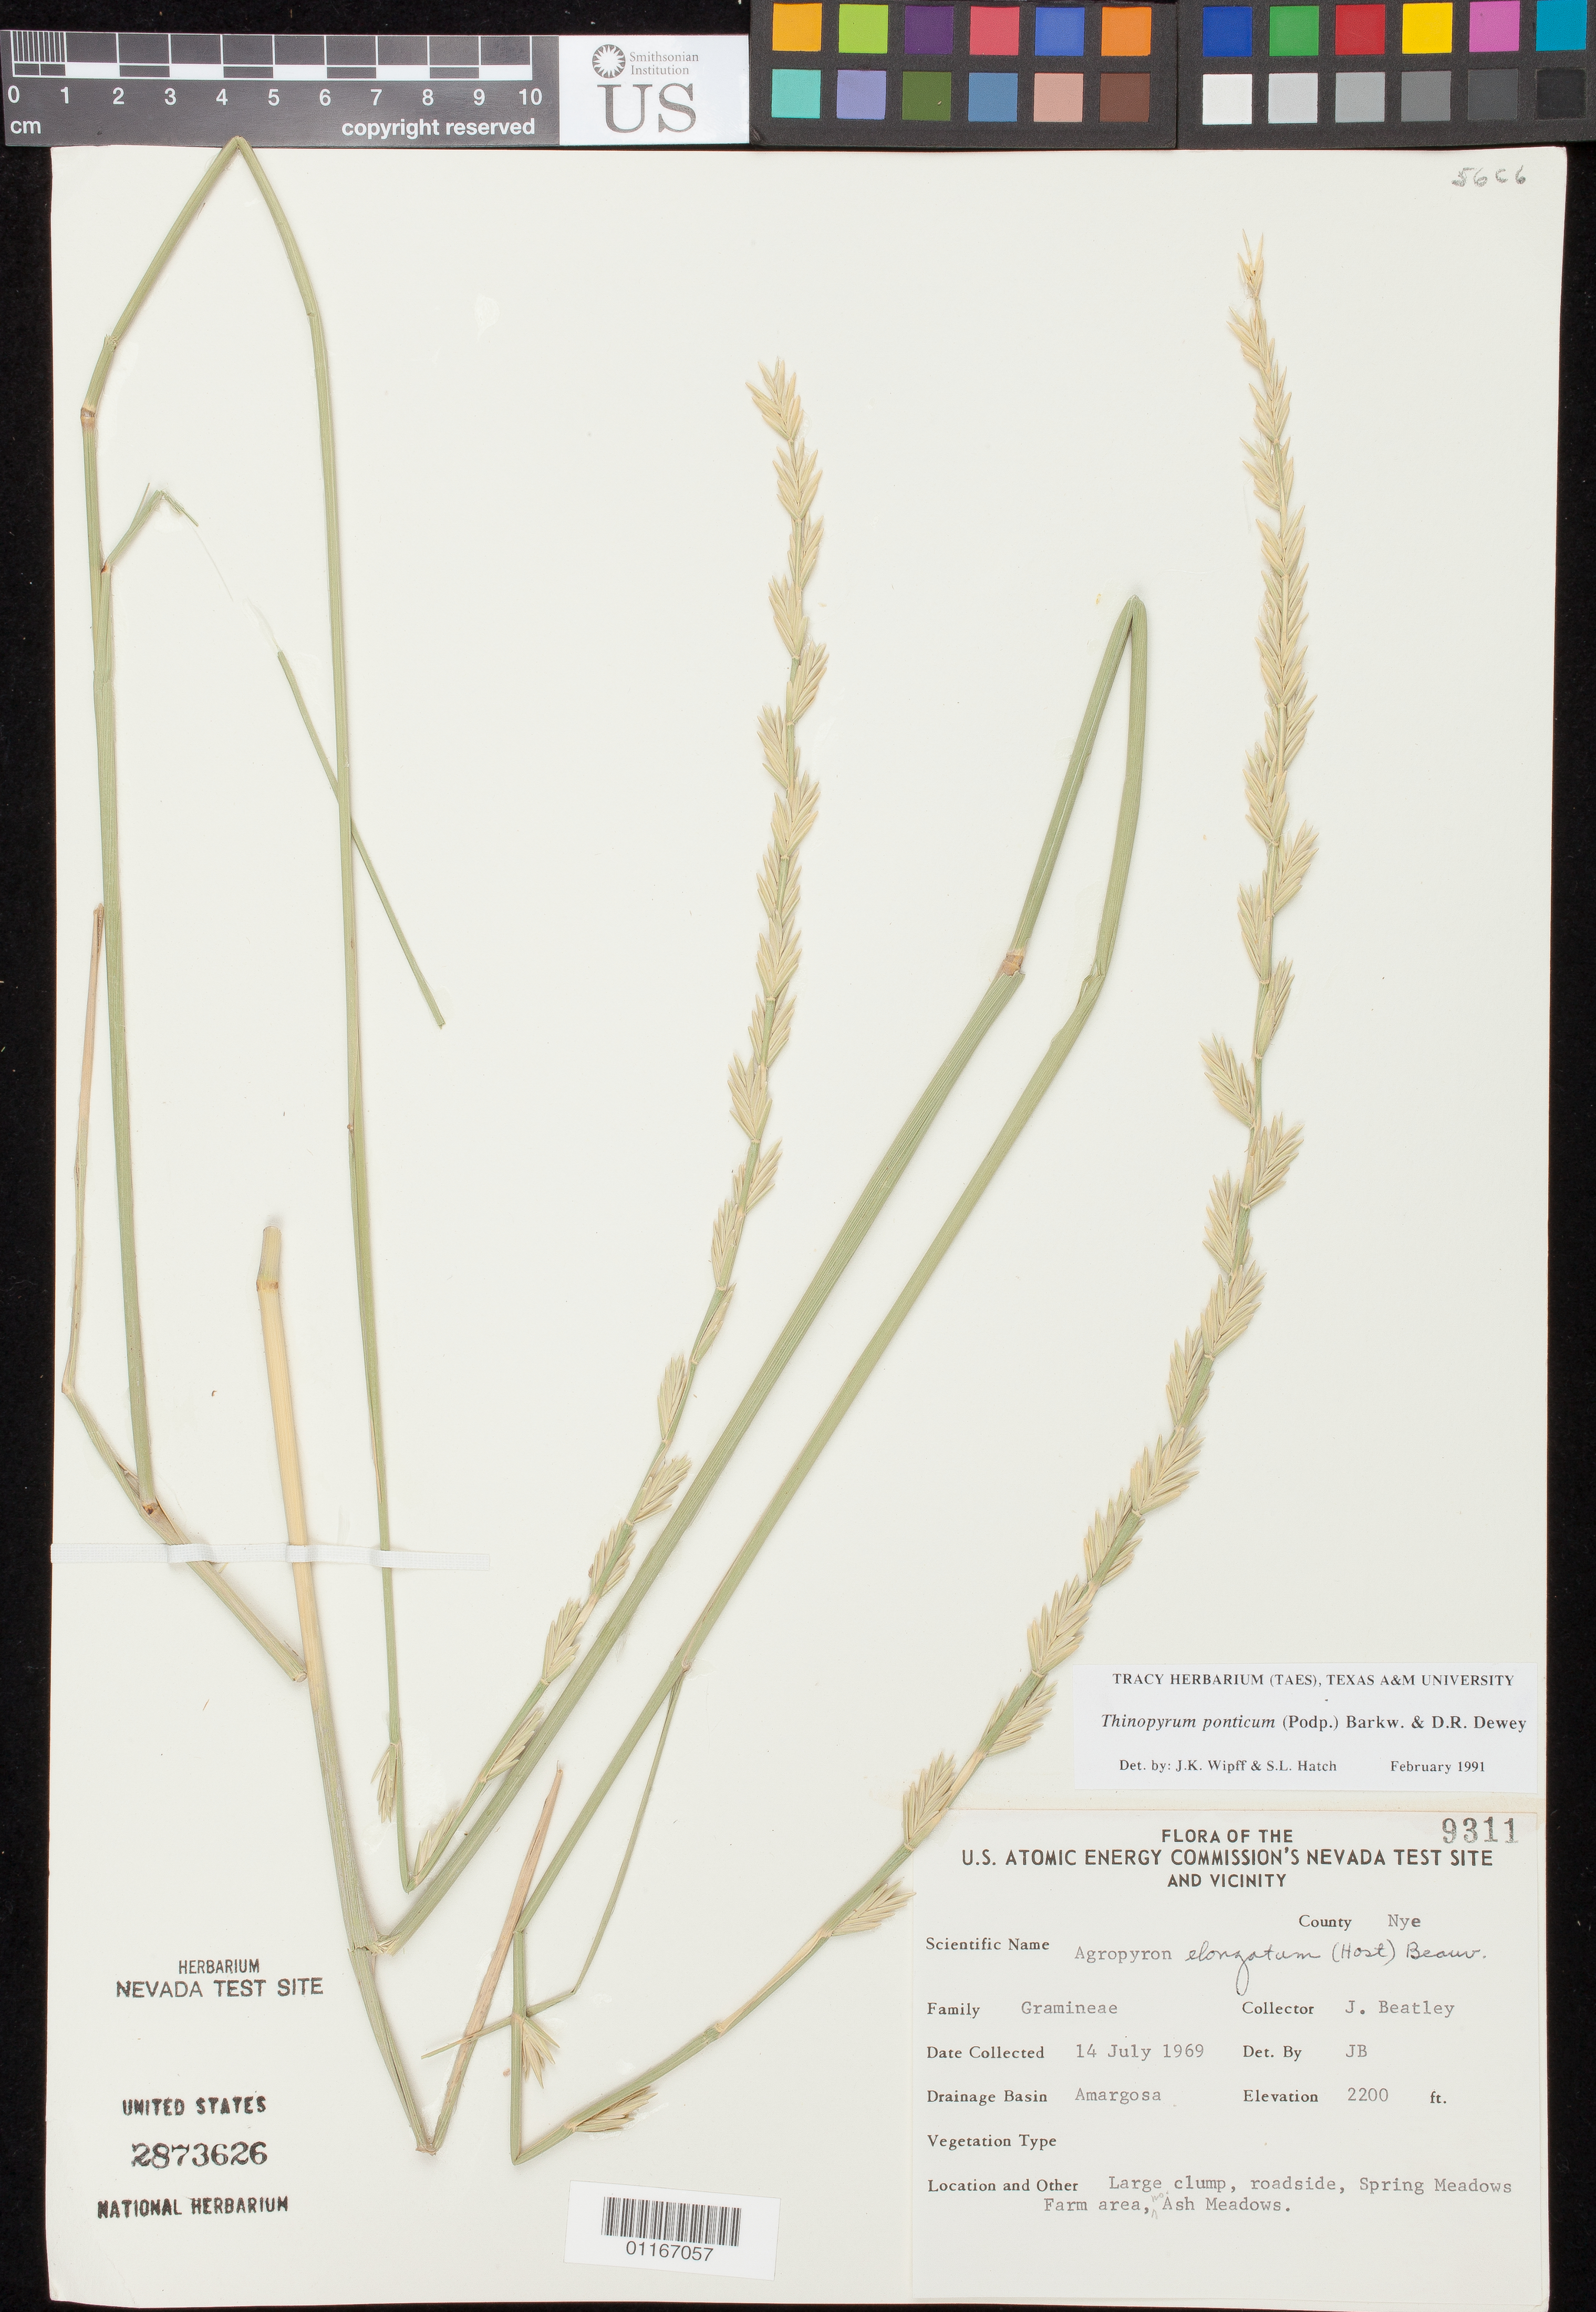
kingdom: Plantae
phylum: Tracheophyta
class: Liliopsida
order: Poales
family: Poaceae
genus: Thinopyrum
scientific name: Thinopyrum ponticum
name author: (Podp.) Barkworth & Dewey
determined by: Wipff, J. K.; Hatch, S. L.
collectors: J. C. Beatley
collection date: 1969-07-14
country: United States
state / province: Nevada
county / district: Nye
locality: Farm area, Ash Meadows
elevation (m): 671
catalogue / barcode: US 2873626